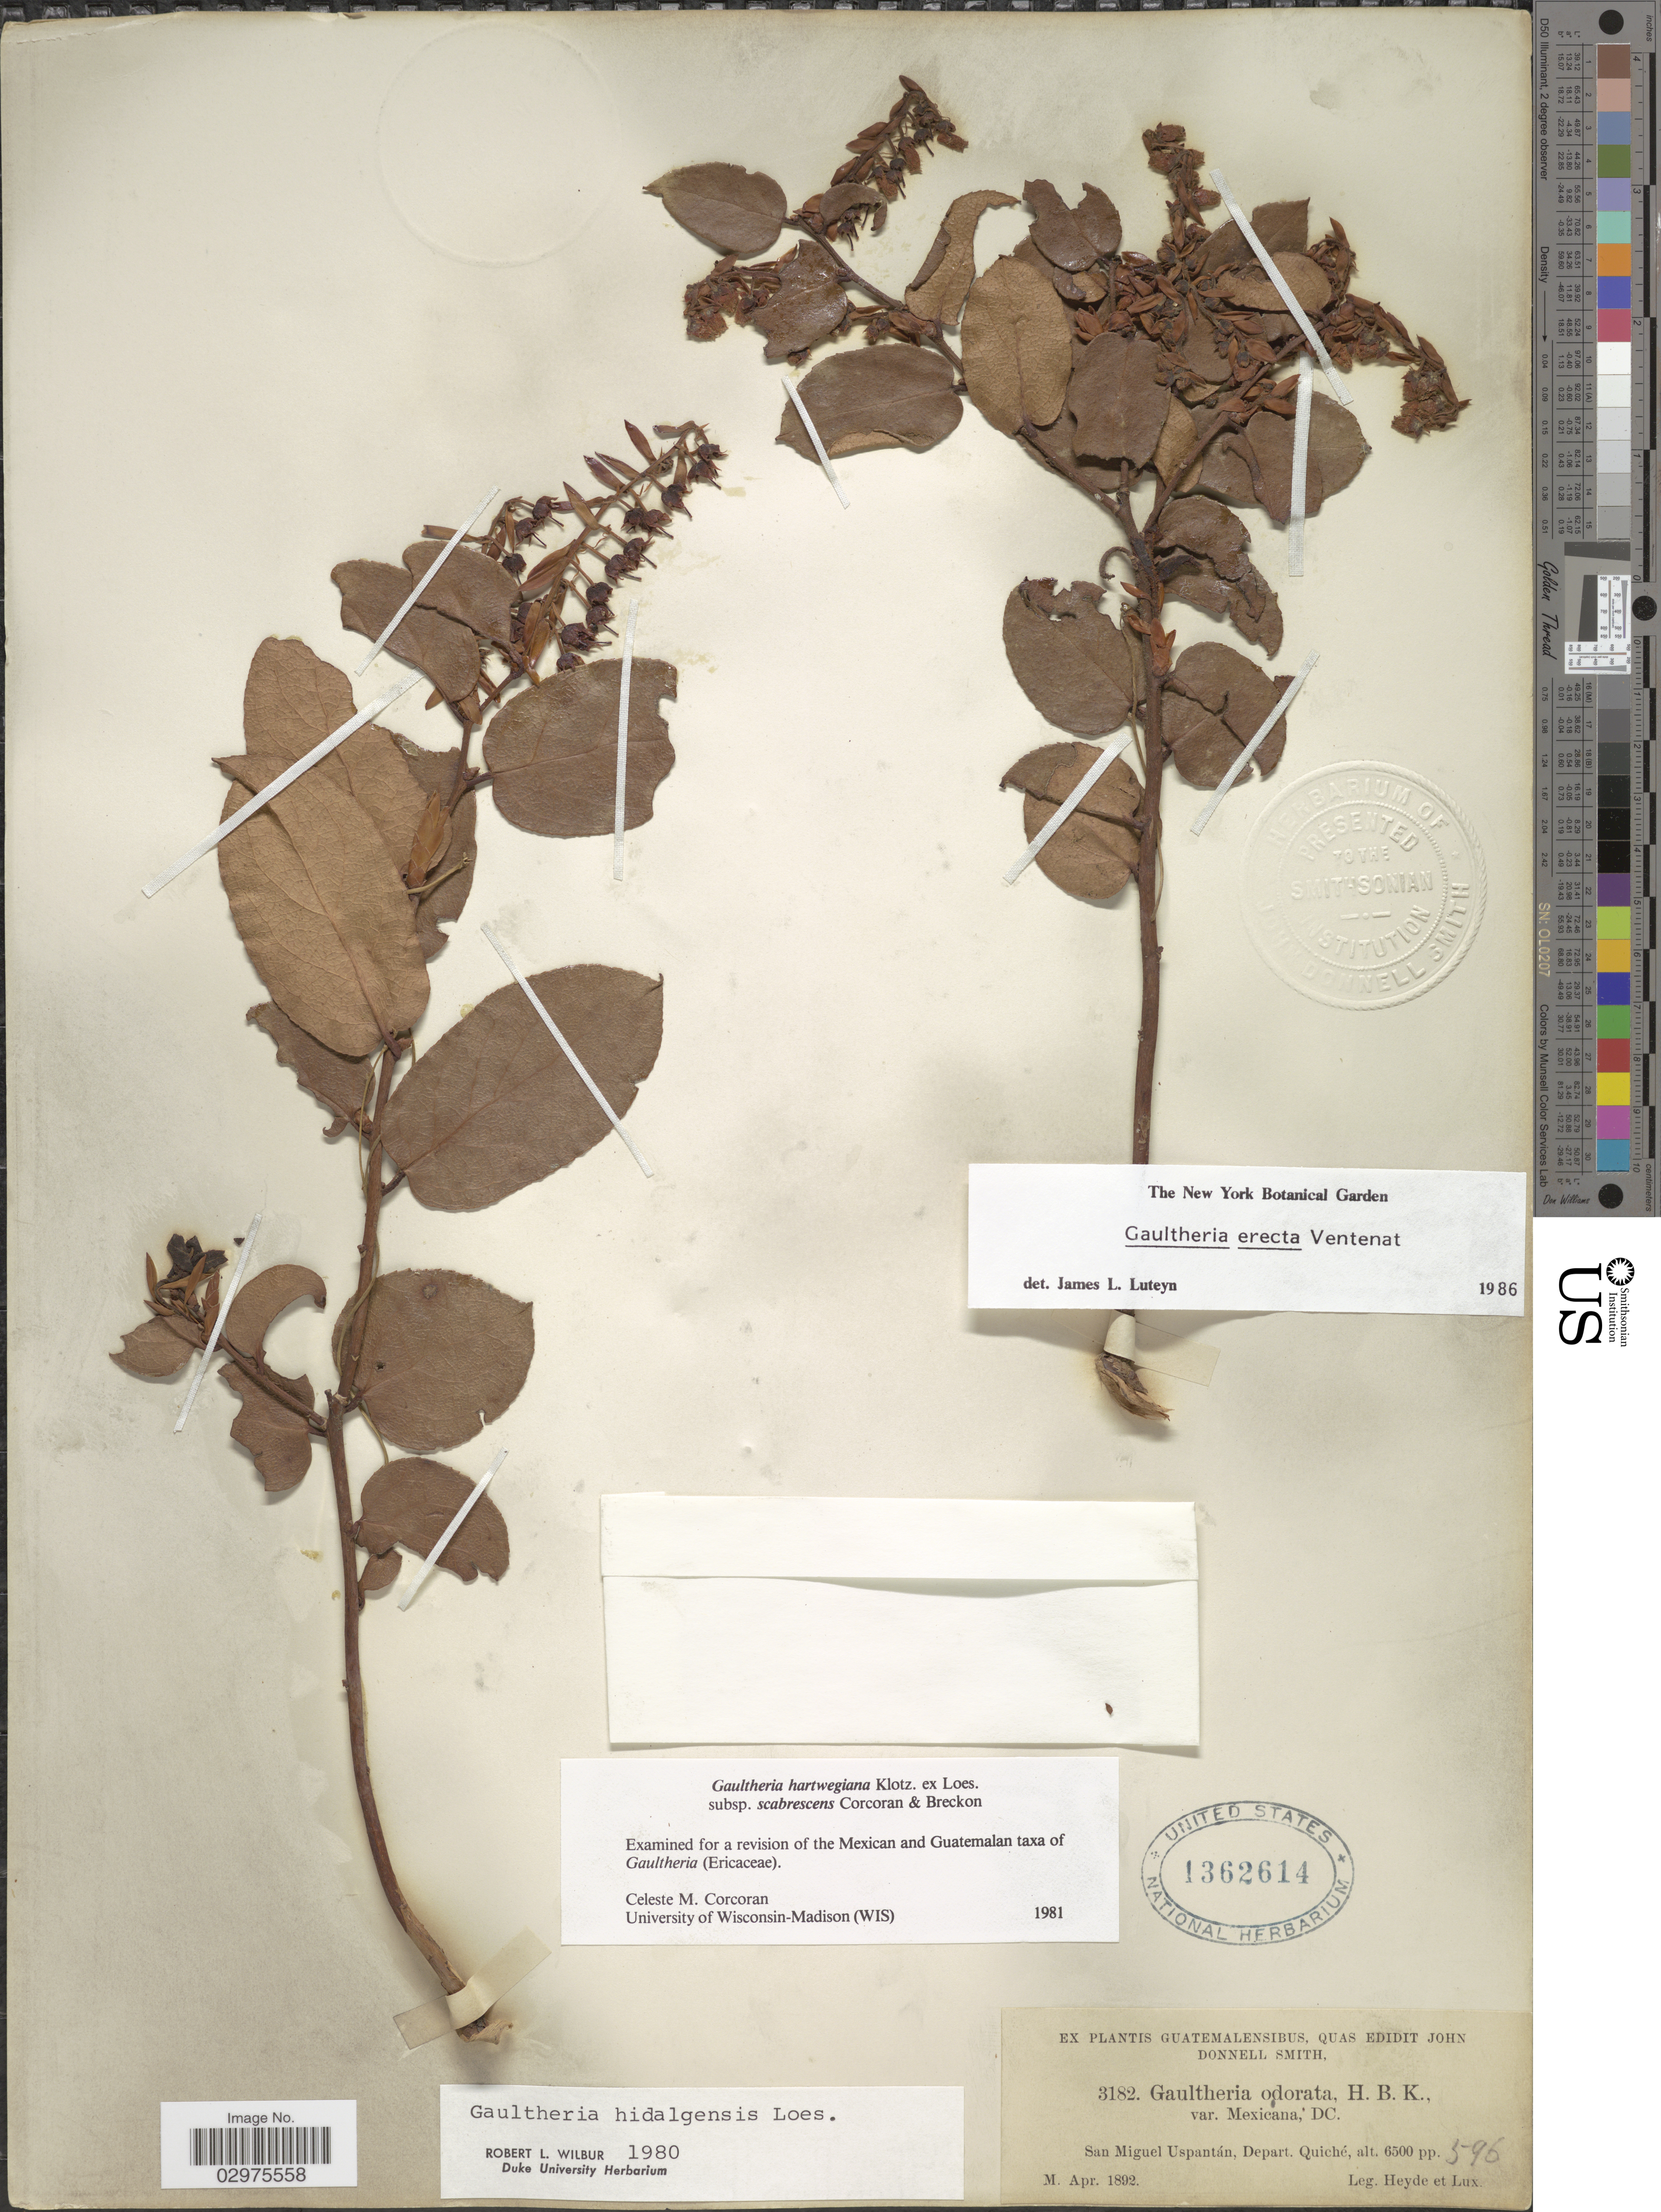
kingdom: Plantae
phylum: Tracheophyta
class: Magnoliopsida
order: Ericales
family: Ericaceae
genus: Gaultheria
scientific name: Gaultheria erecta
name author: Vent.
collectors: Heyde & Lux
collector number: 3182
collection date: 1892-04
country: Guatemala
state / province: El Quiché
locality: San Miguel Uspantán, Depart. Quiché.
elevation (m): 1981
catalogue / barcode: US 1362614